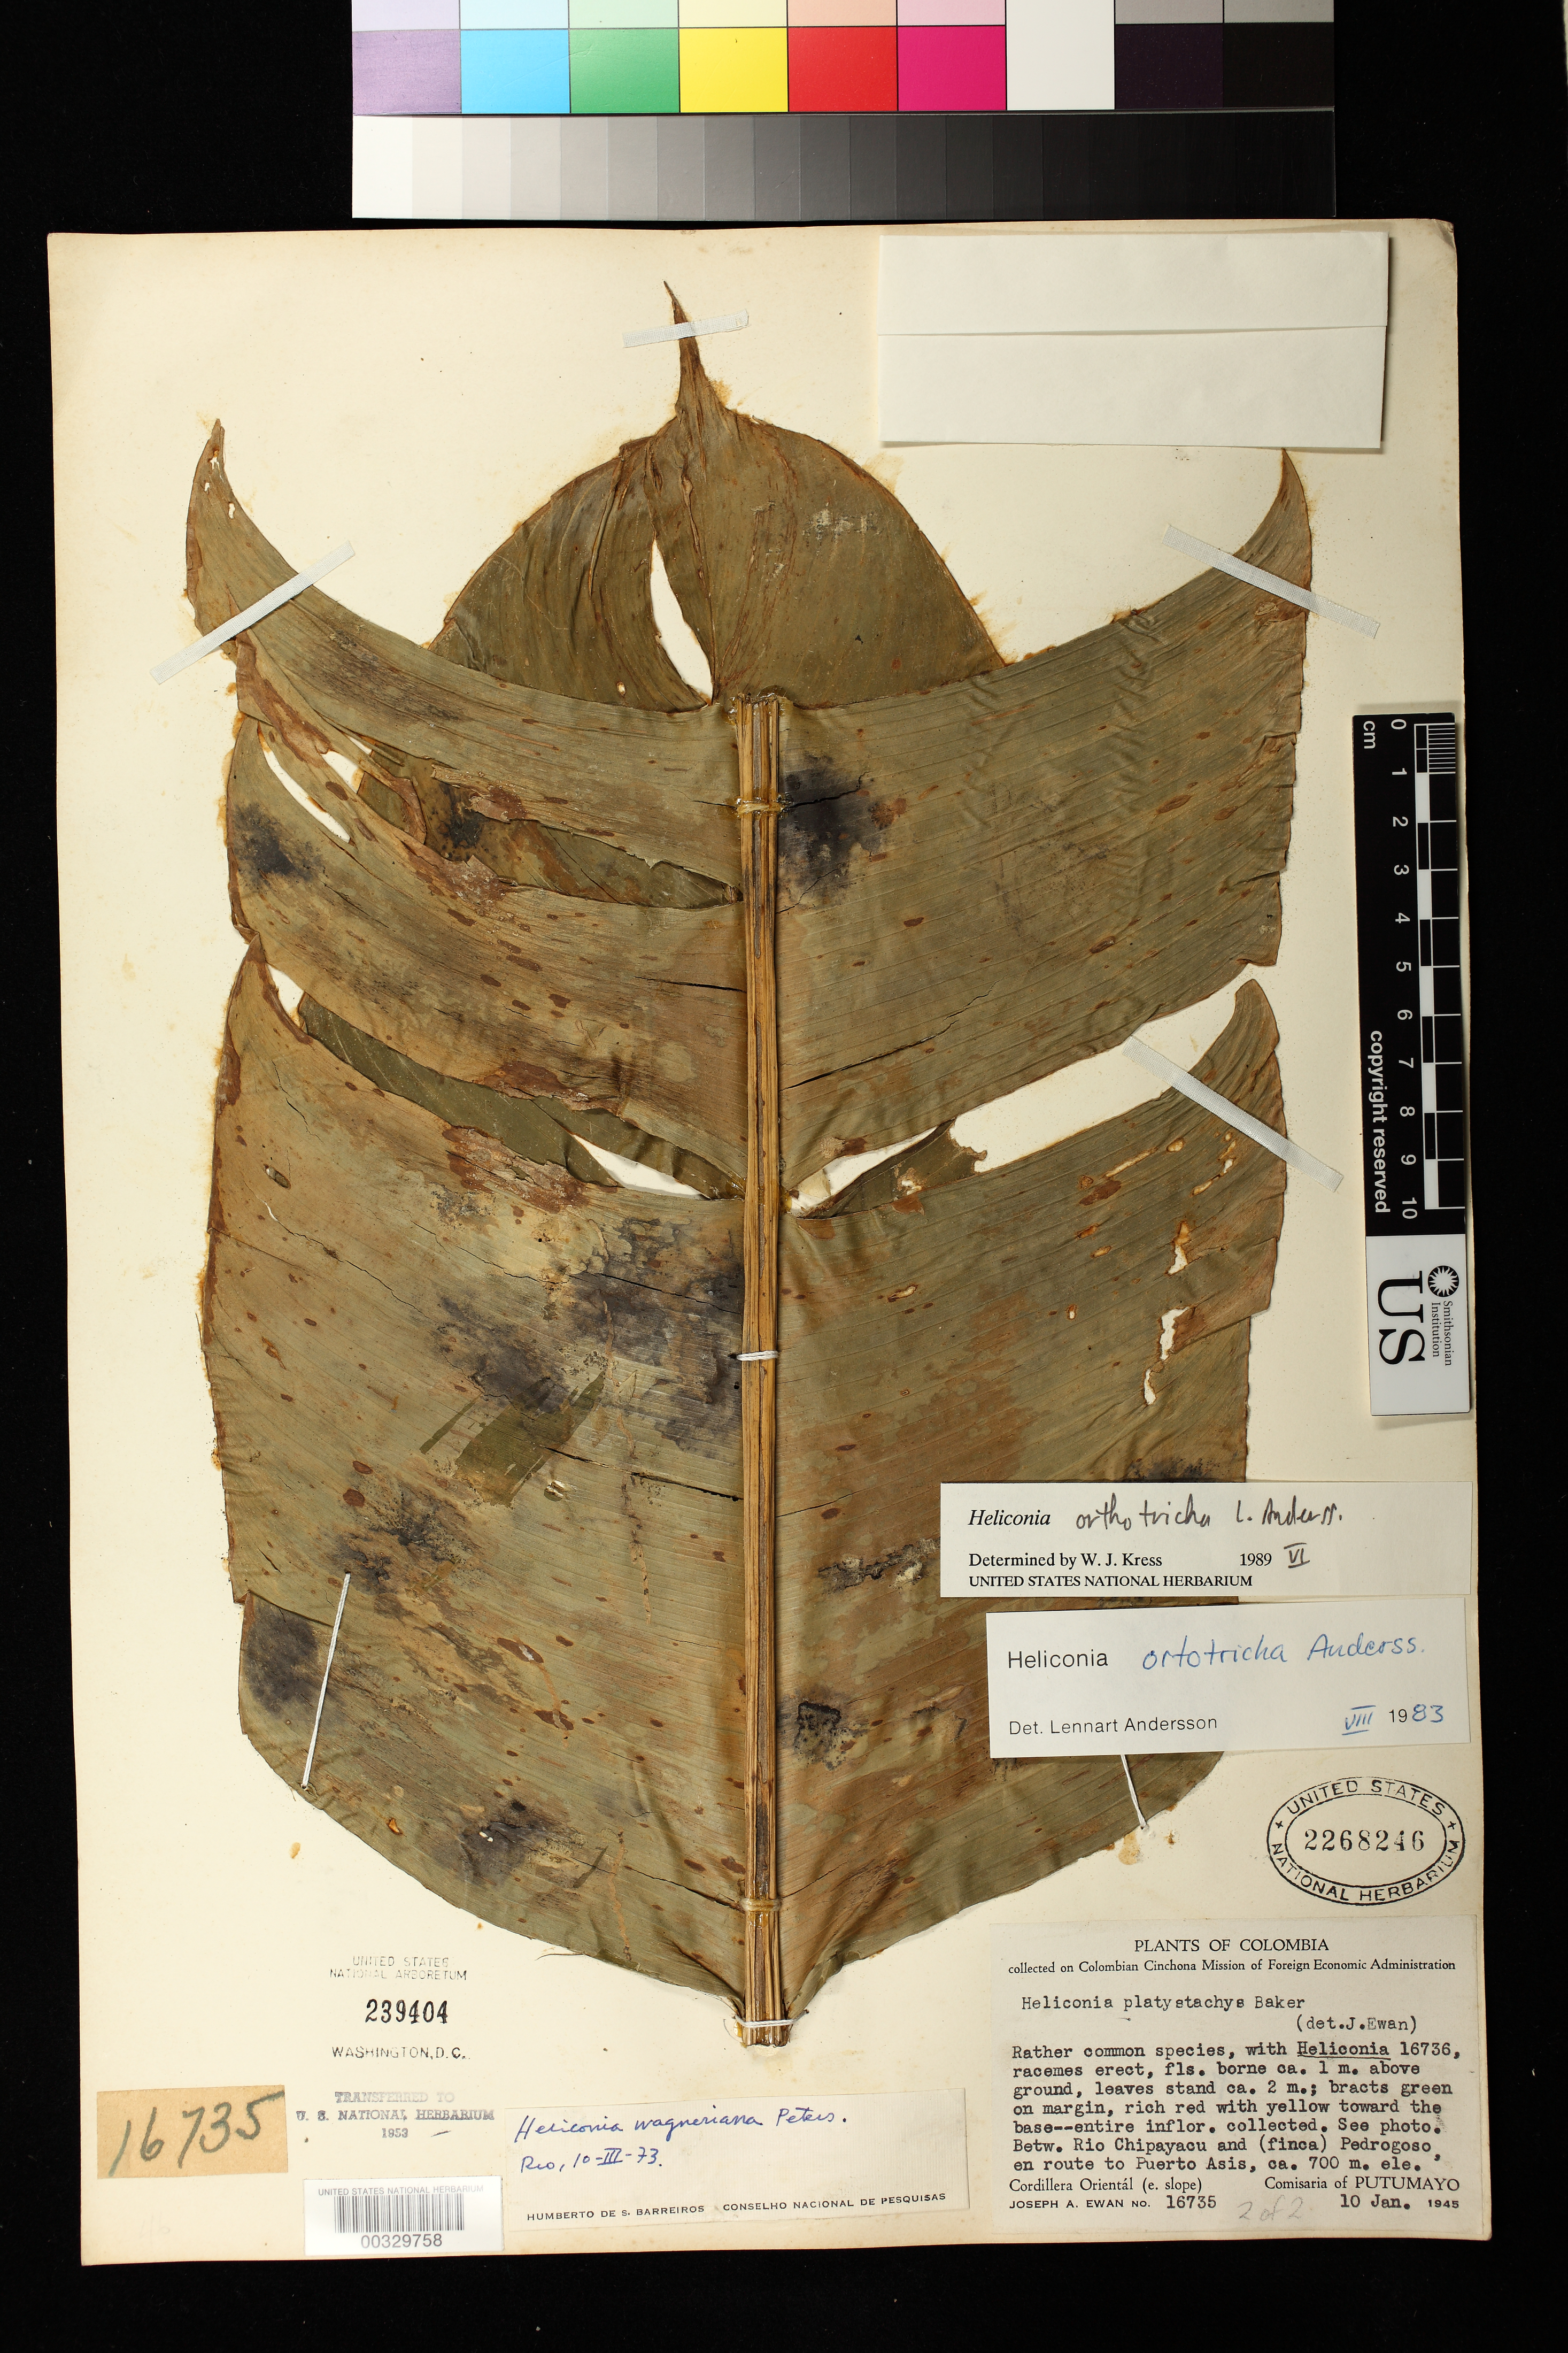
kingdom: Plantae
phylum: Tracheophyta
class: Liliopsida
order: Zingiberales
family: Heliconiaceae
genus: Heliconia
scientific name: Heliconia orthotricha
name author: L. Andersson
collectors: J. A. Ewan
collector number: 16735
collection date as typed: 10 Jan 1945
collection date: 1945-01-10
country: Colombia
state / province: Putumayo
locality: Betw. Rio Chipayacu and (Finca) Pedrogoso en route to Puerto Asis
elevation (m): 700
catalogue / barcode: US 2268246